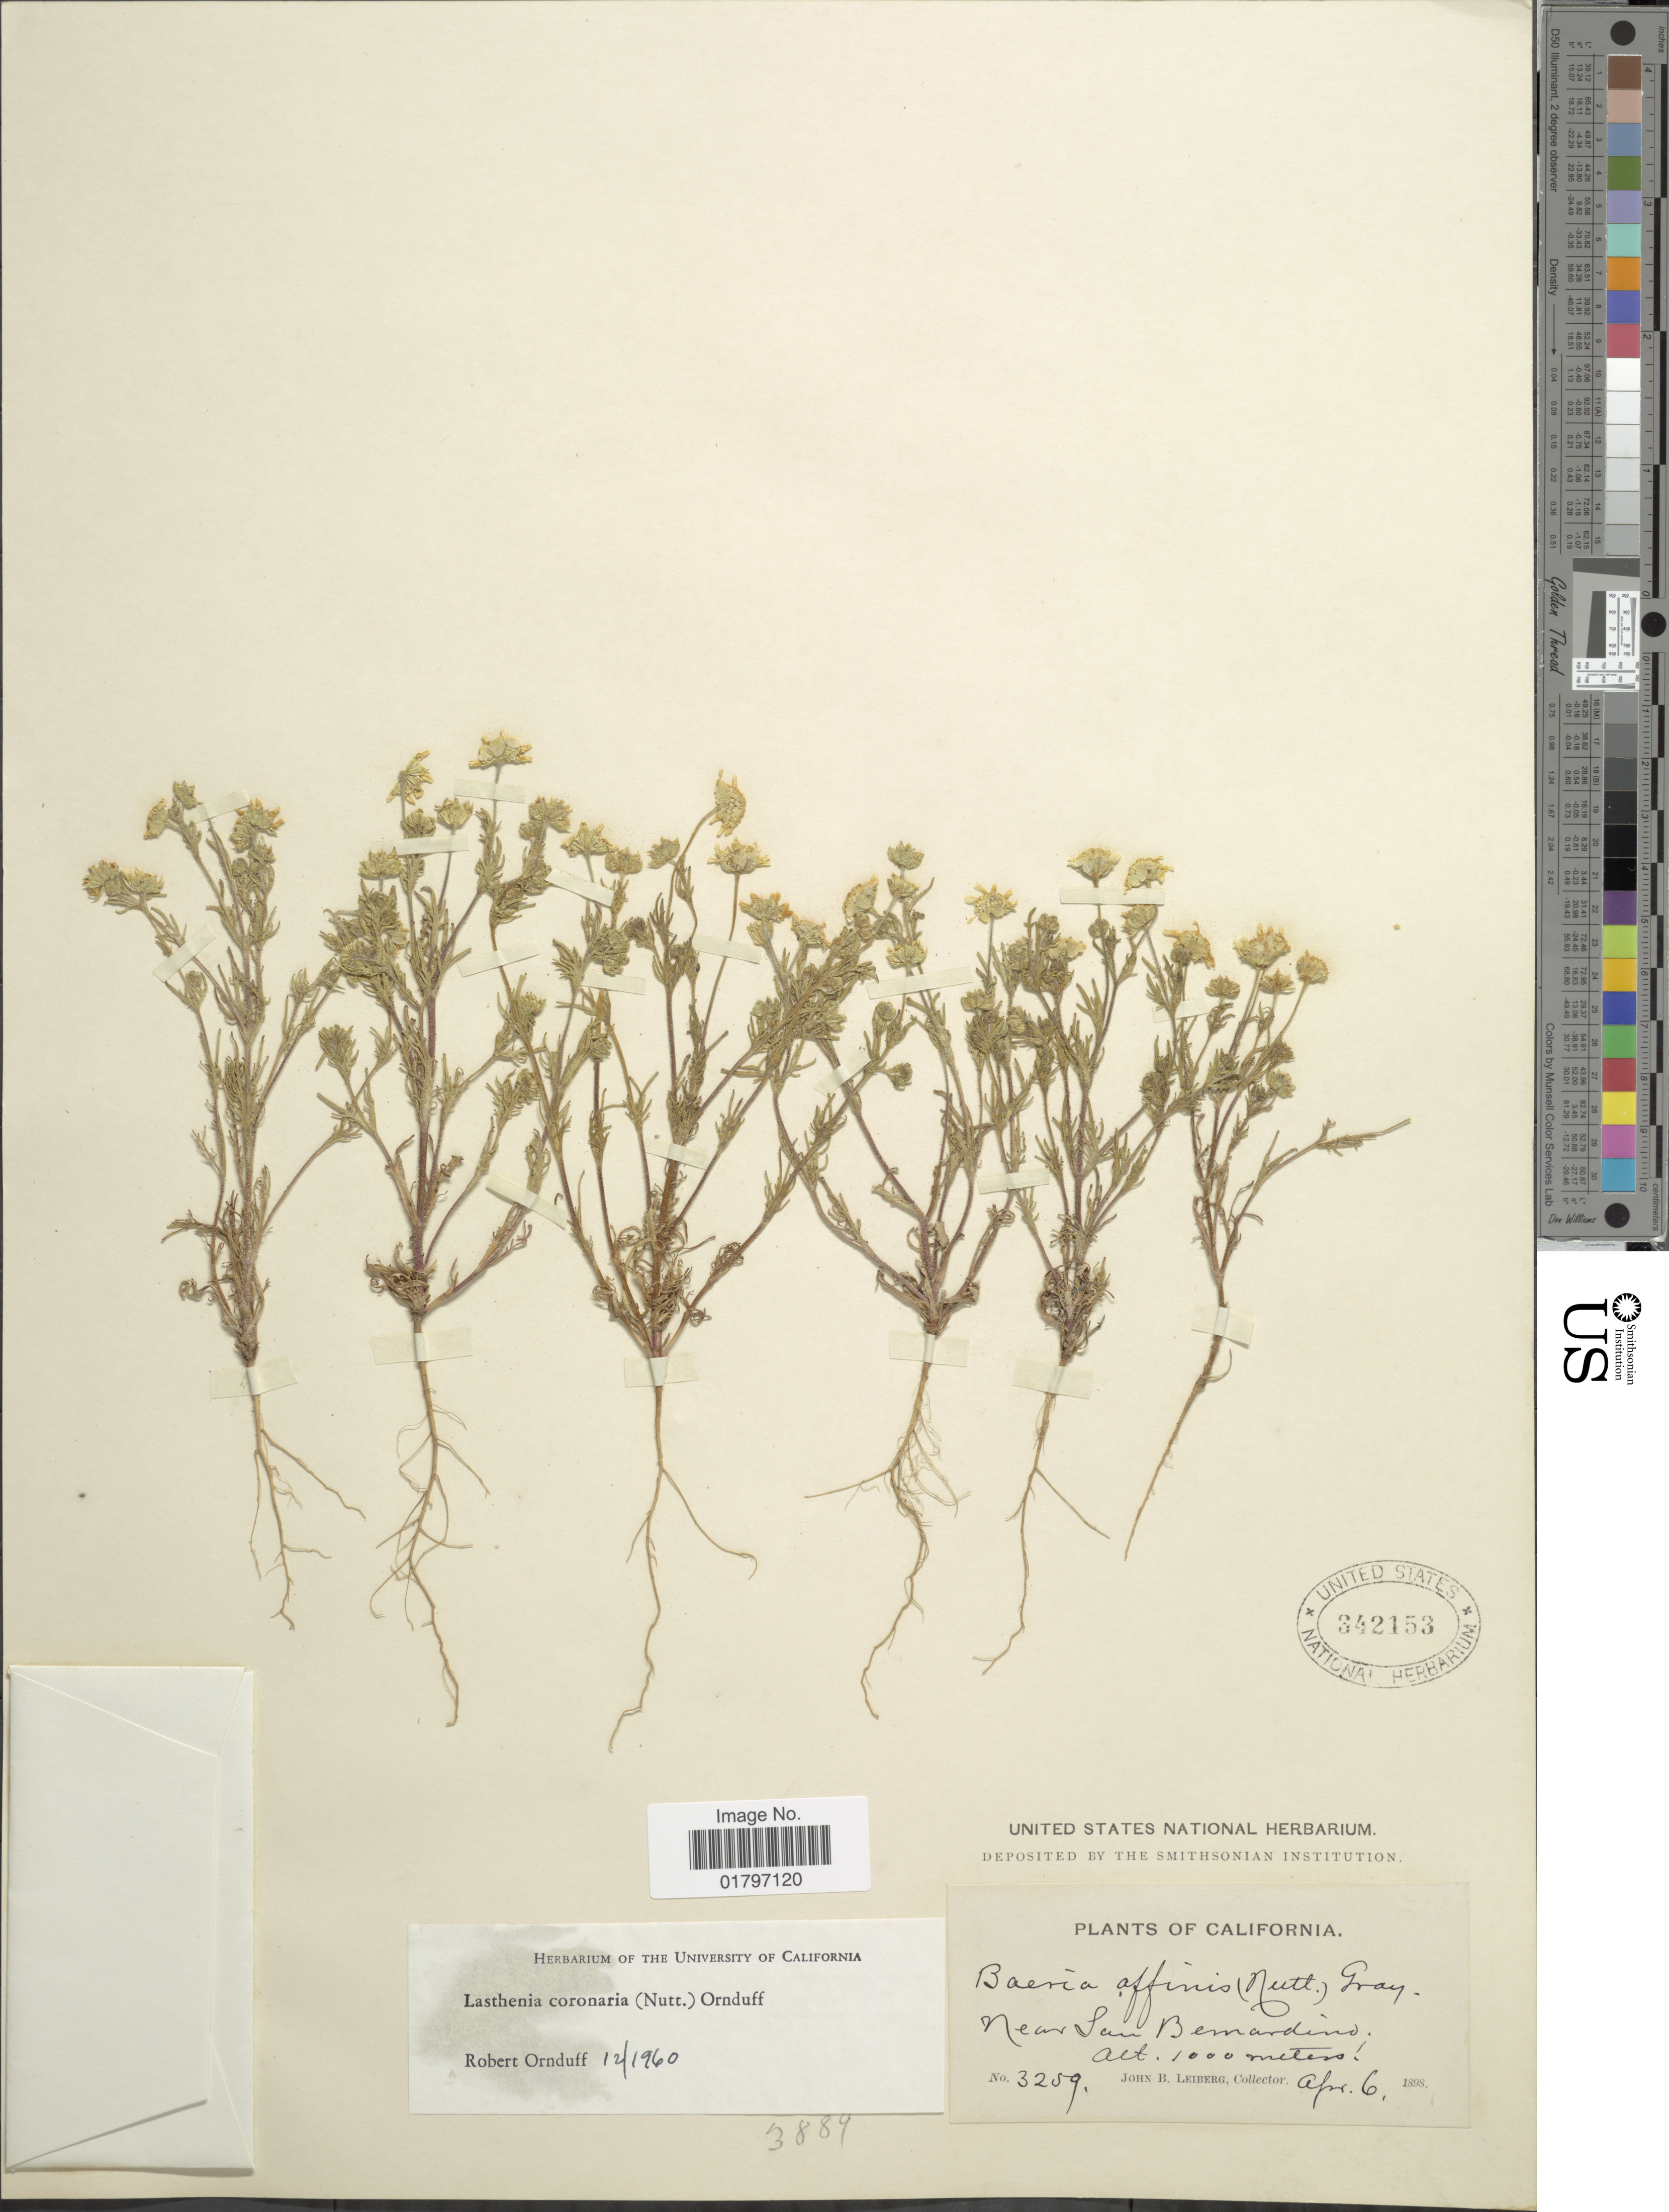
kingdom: Plantae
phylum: Tracheophyta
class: Magnoliopsida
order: Asterales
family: Asteraceae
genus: Lasthenia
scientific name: Lasthenia coronaria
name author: (Nutt.) Ornduff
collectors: J. B. Leiberg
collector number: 3259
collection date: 1898-04-06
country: United States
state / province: California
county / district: San Bernardino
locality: Near San Bernardino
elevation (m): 1000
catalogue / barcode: US 342153